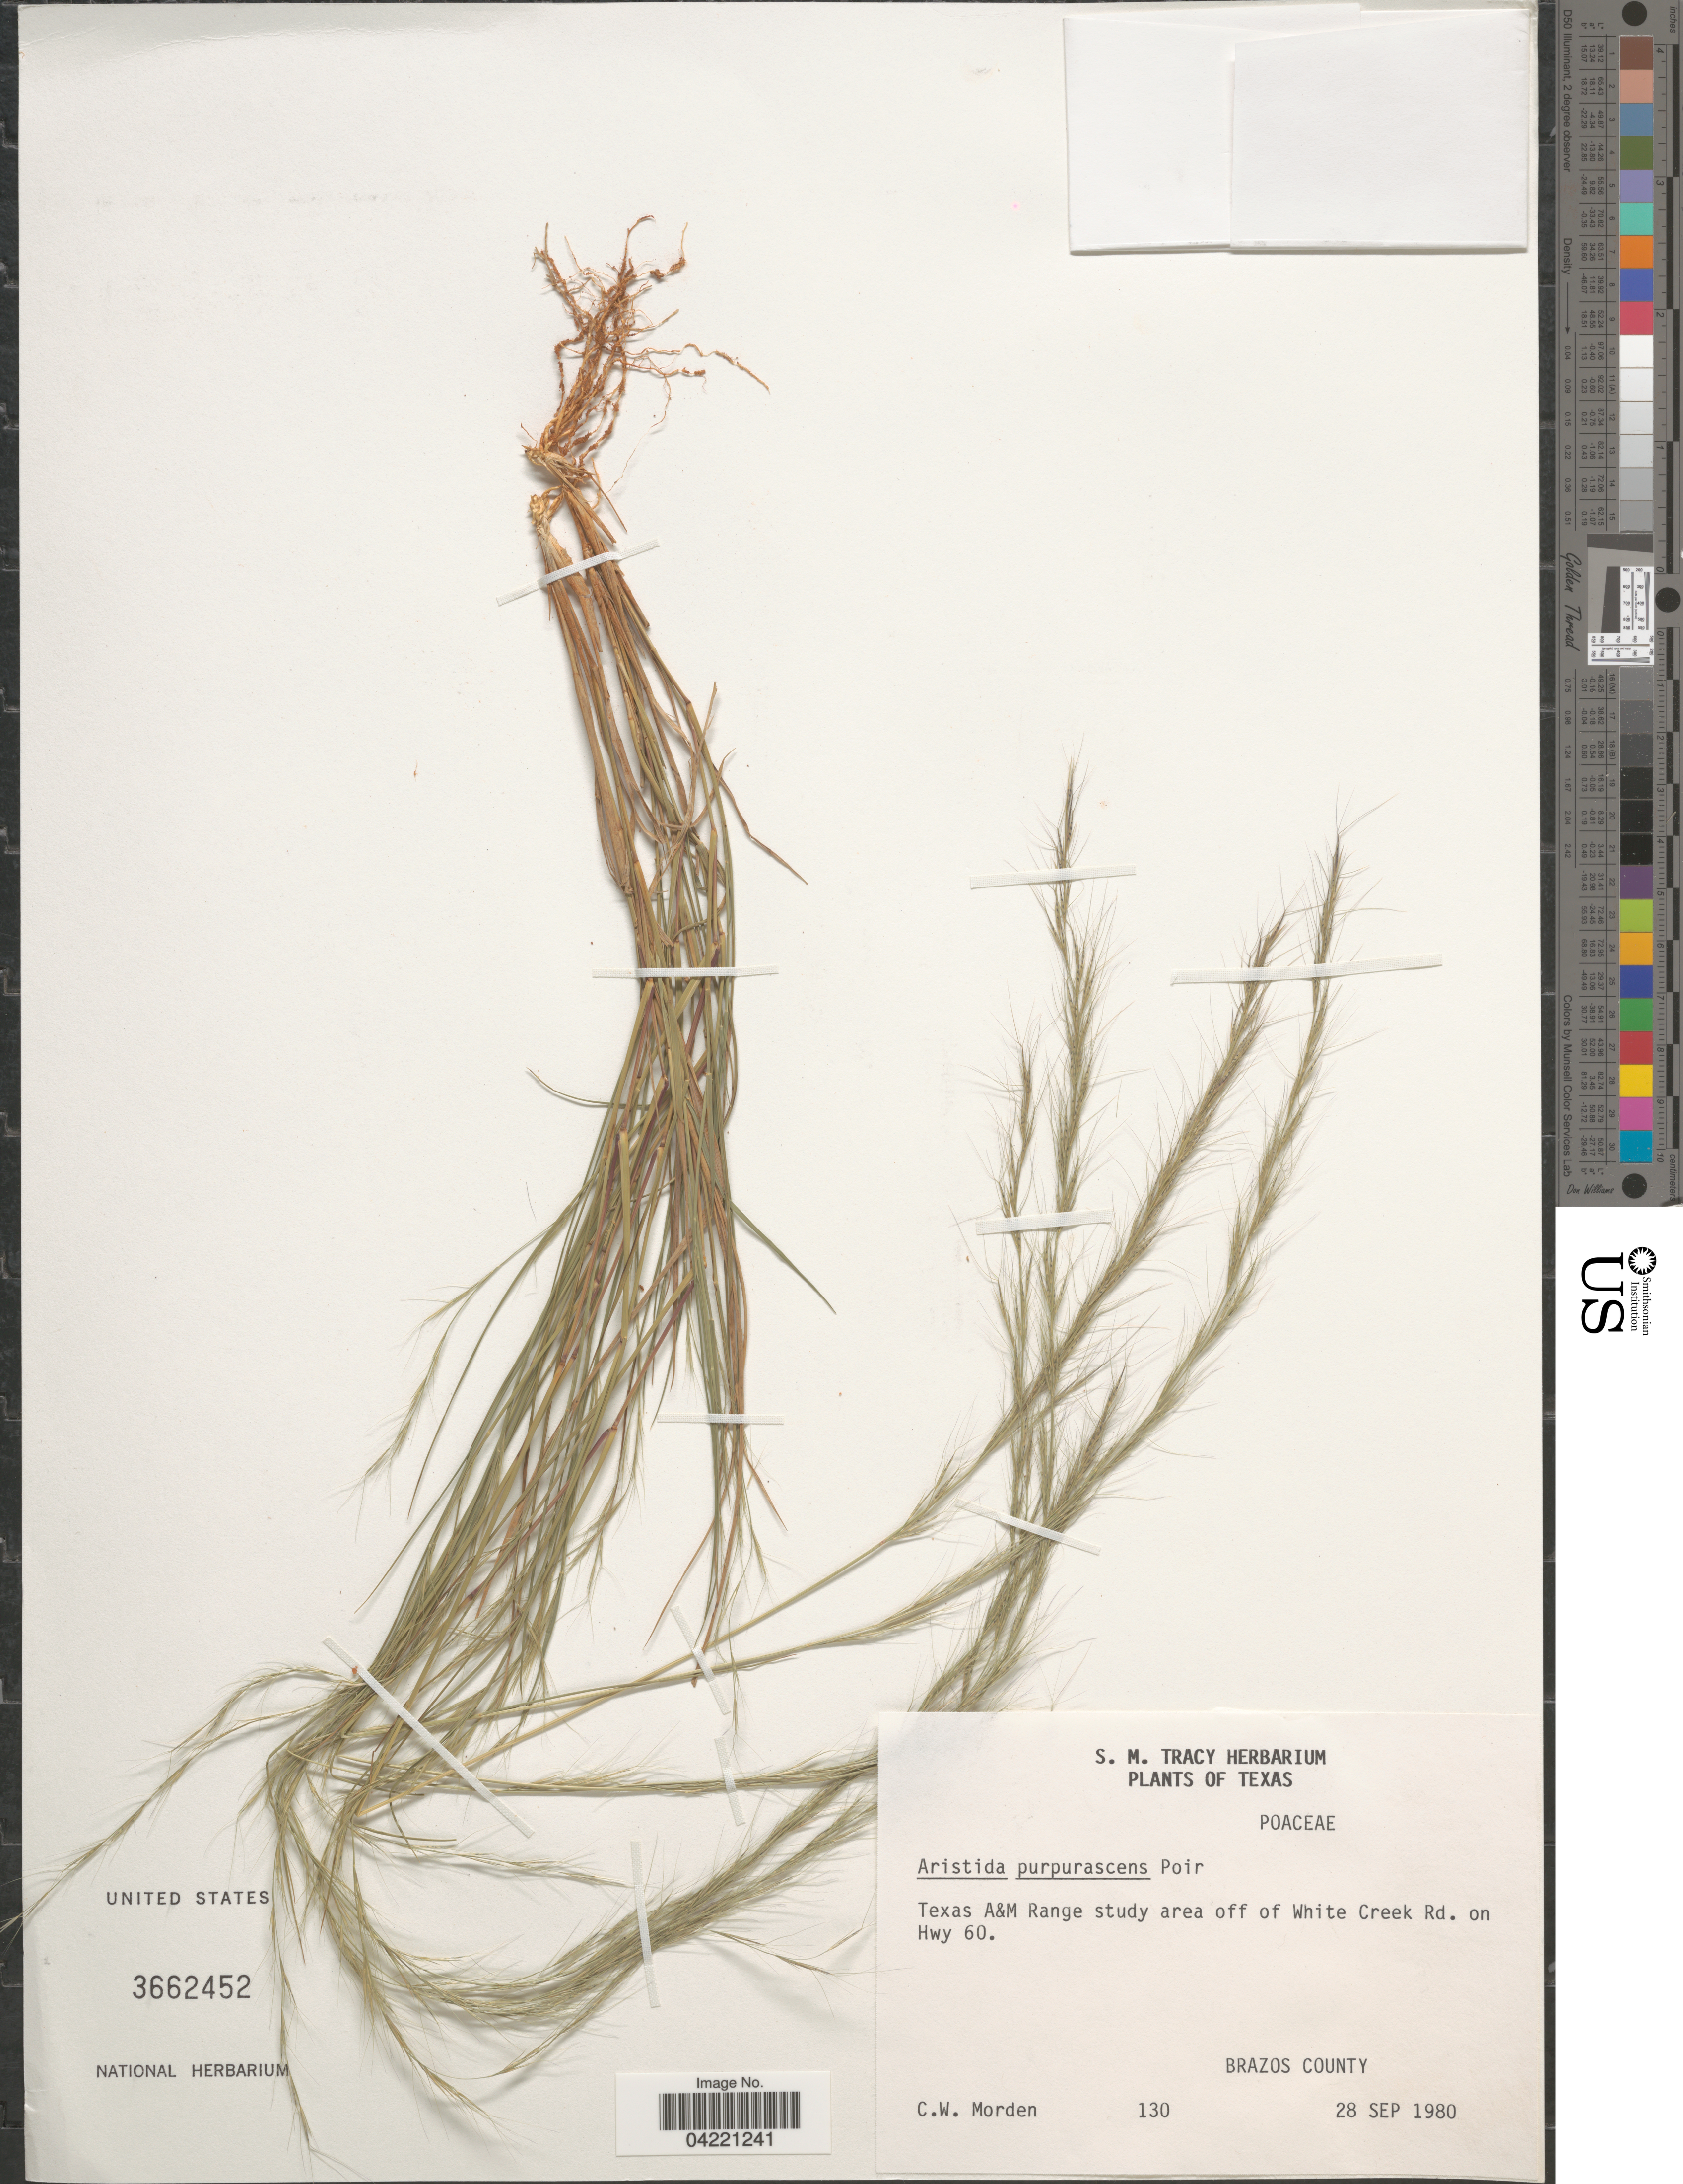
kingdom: Plantae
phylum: Tracheophyta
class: Liliopsida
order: Poales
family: Poaceae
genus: Aristida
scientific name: Aristida purpurascens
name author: Poir.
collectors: C. Morden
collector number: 130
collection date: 1980-09-28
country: United States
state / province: Texas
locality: Texas A&M Range study area off of White Creek Rd. on Hwy 60. Brazos County.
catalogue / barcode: US 3662452